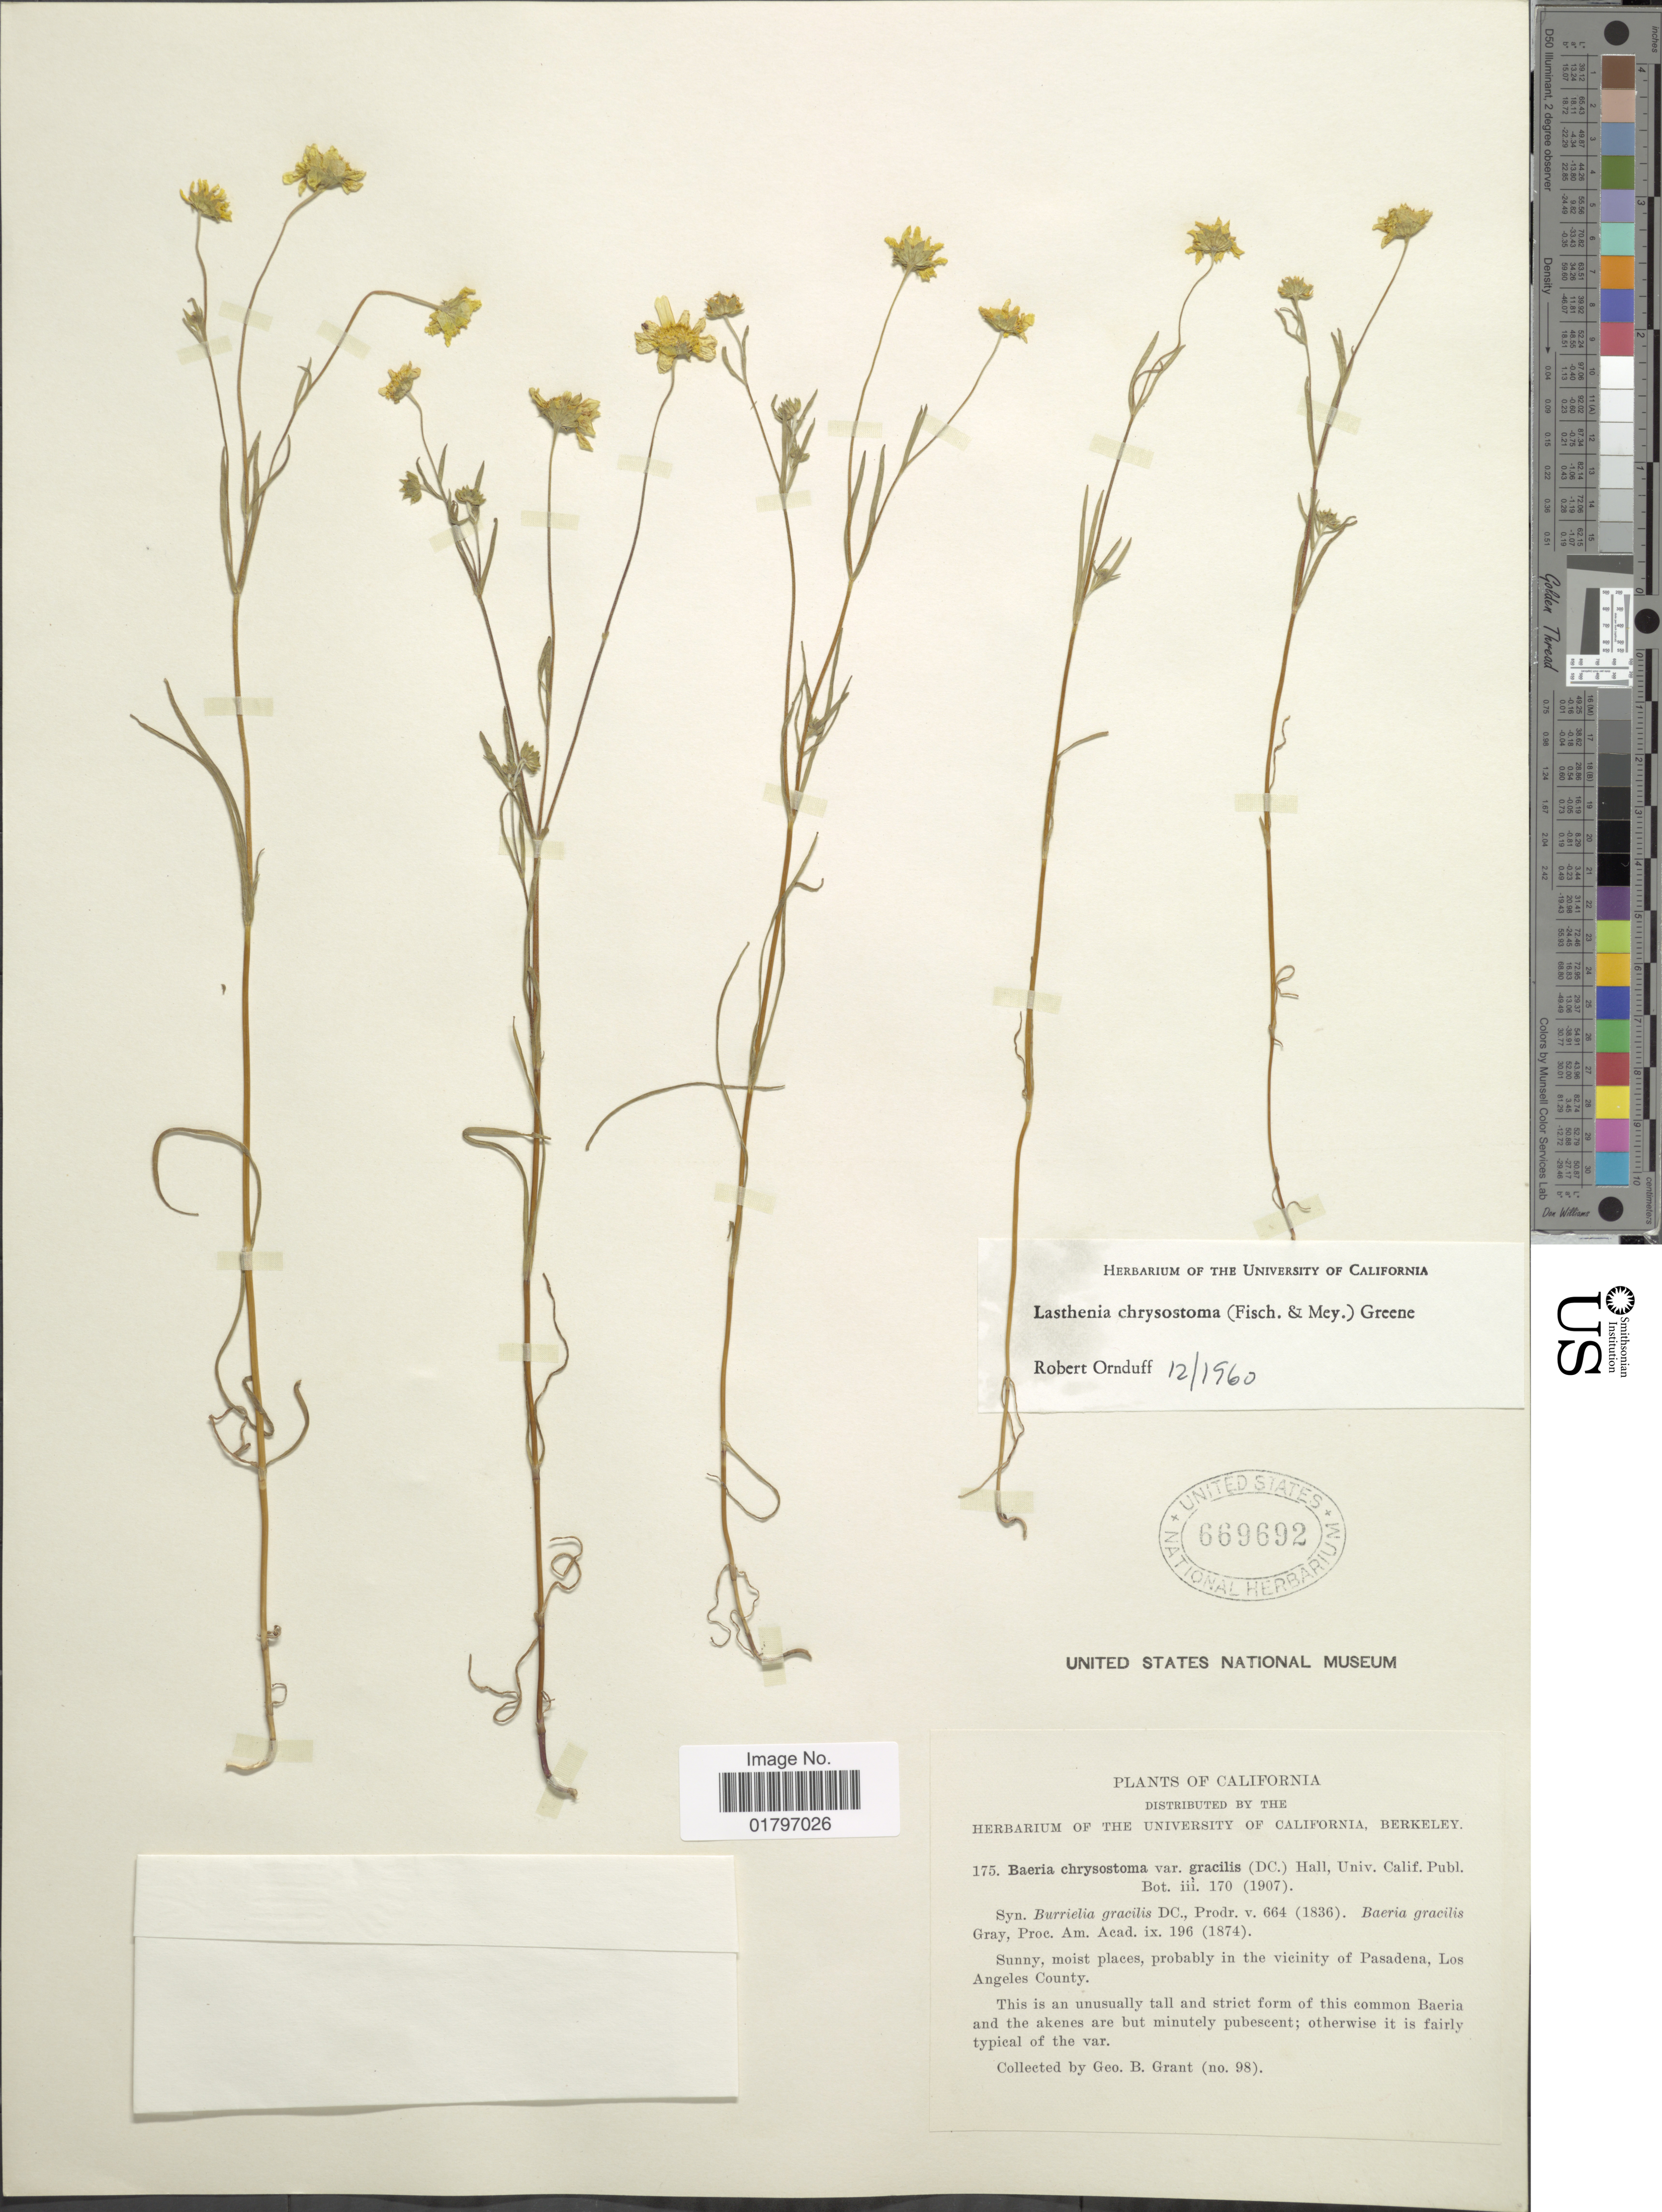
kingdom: Plantae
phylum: Tracheophyta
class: Magnoliopsida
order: Asterales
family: Asteraceae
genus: Lasthenia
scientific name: Lasthenia chrysostoma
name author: (Fisch. & C.A. Mey.) Greene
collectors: G. Grant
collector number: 98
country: United States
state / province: California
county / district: Los Angeles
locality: Sunny, moist places, probably in the vicinity of Pasadena, Los Angeles County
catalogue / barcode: US 669692